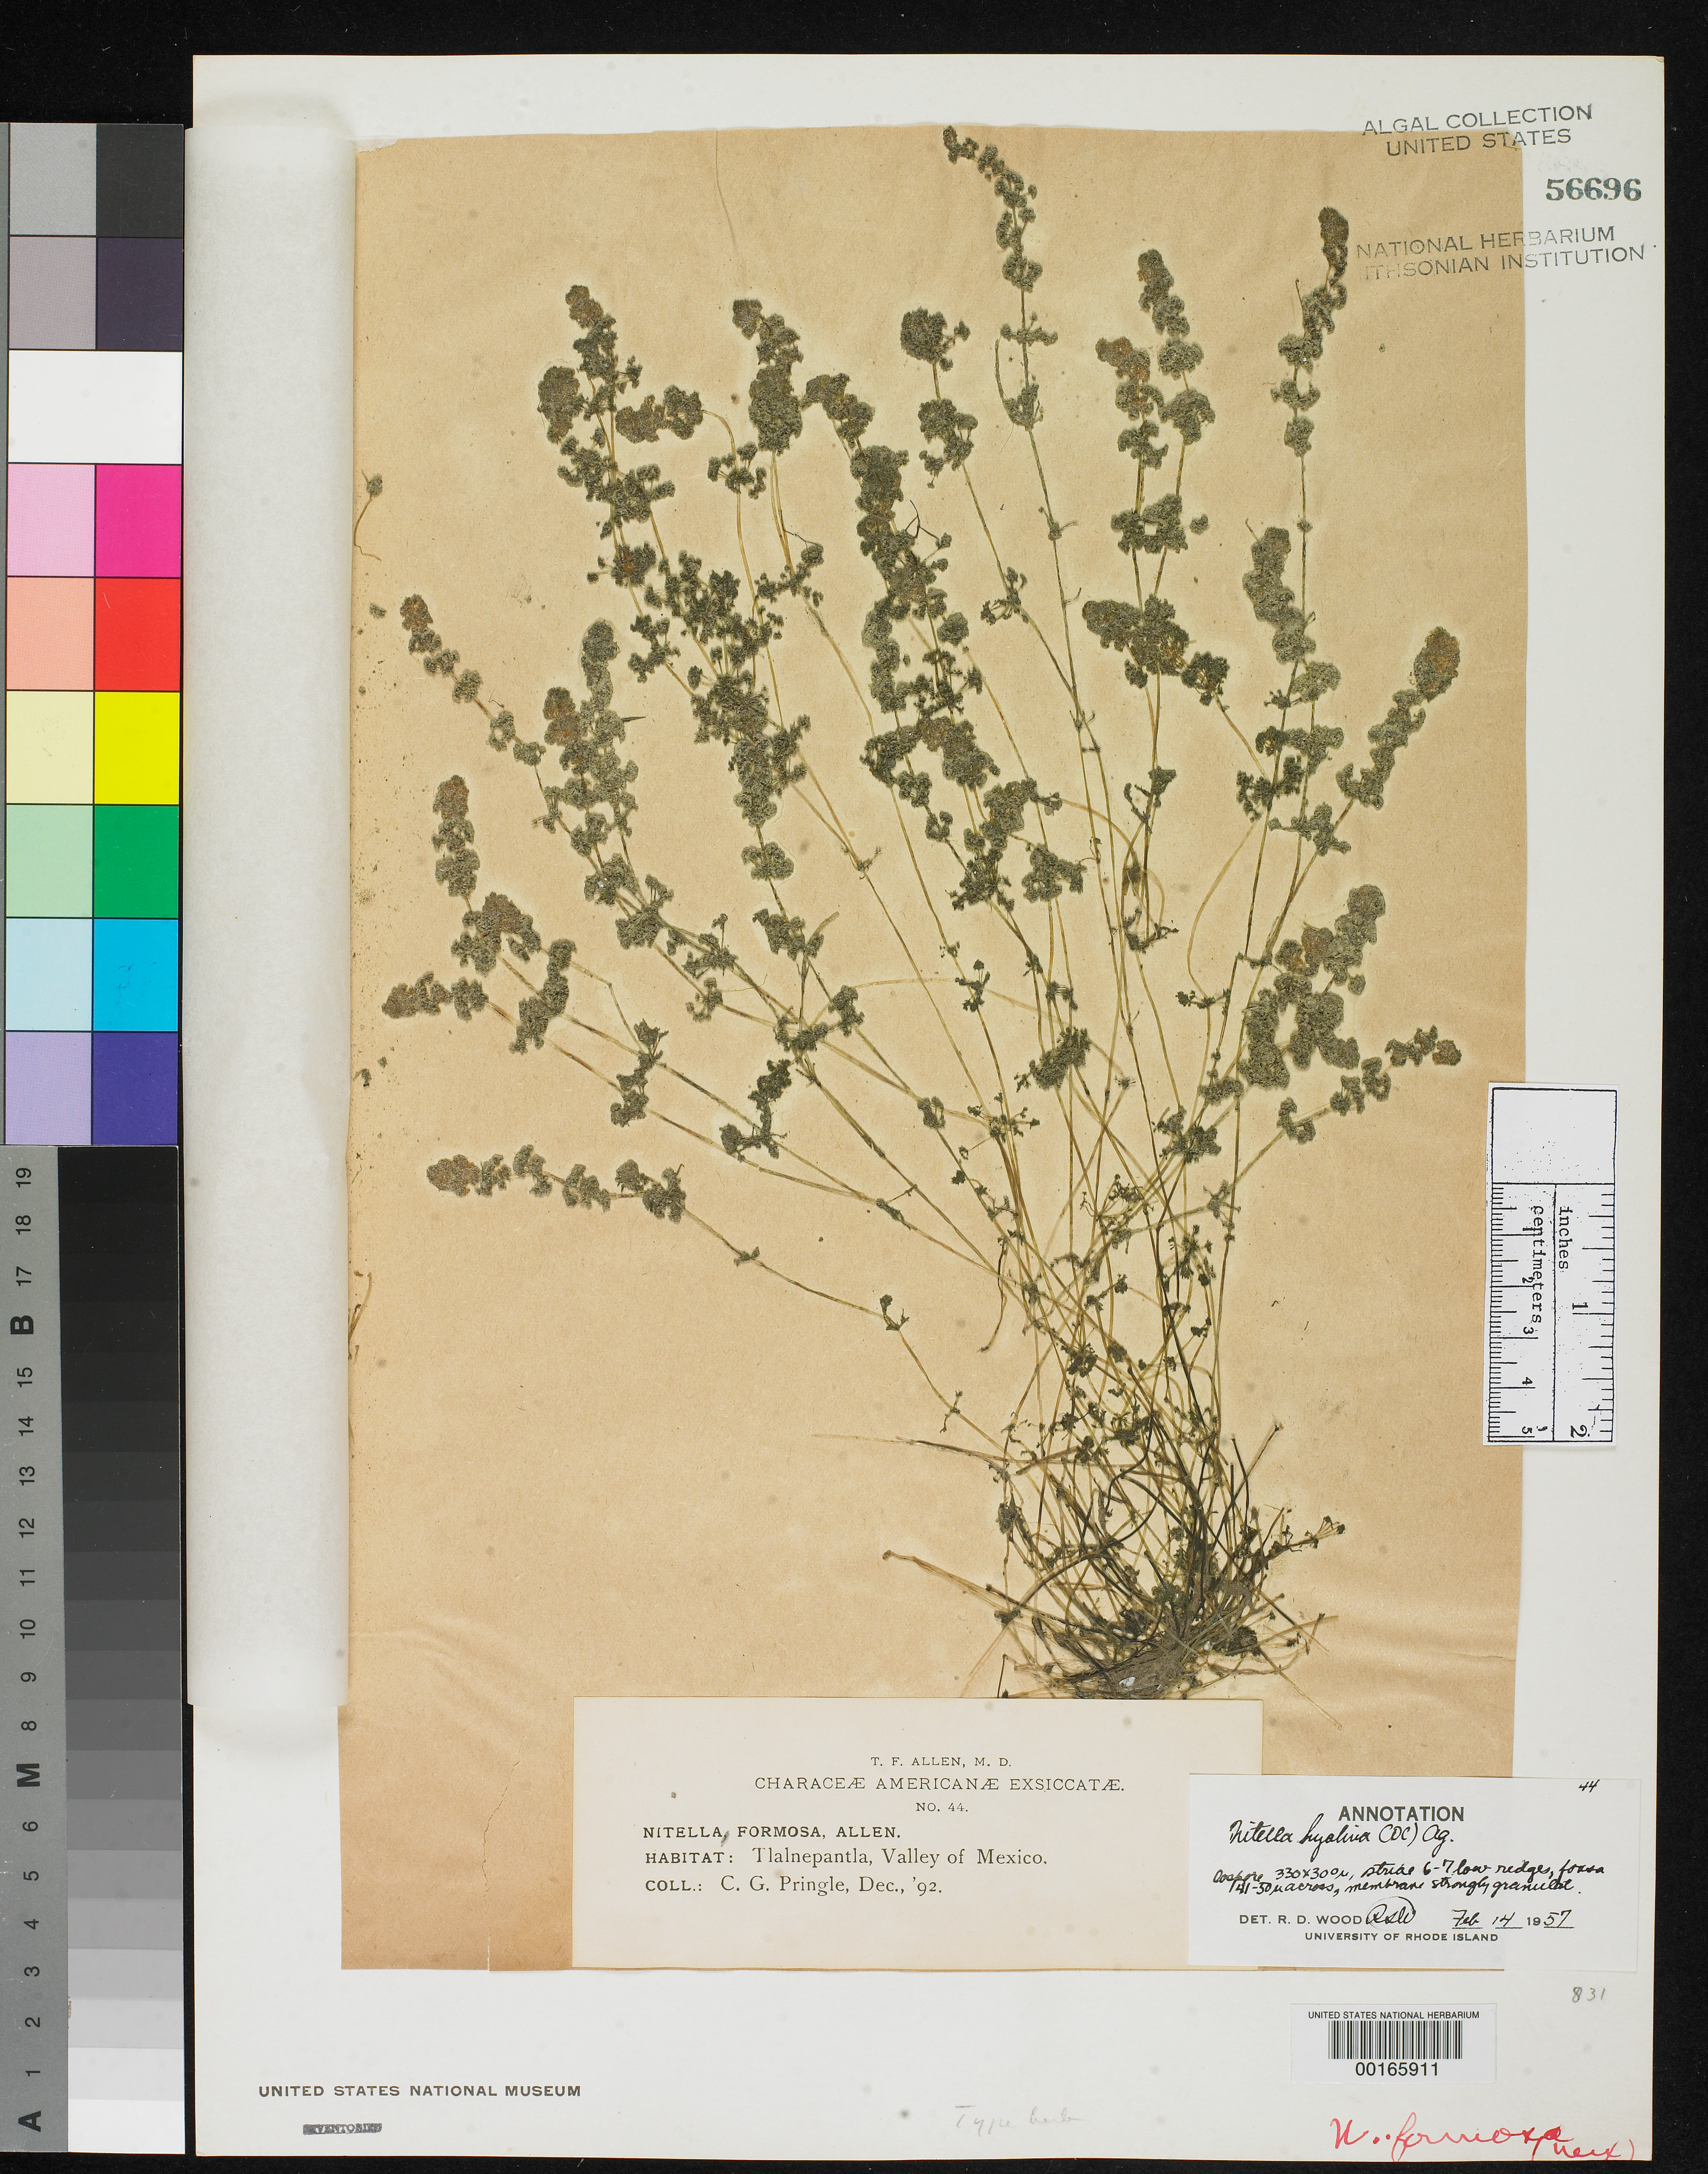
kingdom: Plantae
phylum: Charophyta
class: Charophyceae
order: Charales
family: Characeae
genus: Nitella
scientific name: Nitella formosa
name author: Allen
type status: Isotype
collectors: C. G. Pringle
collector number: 44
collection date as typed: Dec 1892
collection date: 1892-12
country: Mexico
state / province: México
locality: Tlalnepantla, Valley of Mexico.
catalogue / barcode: US 56696